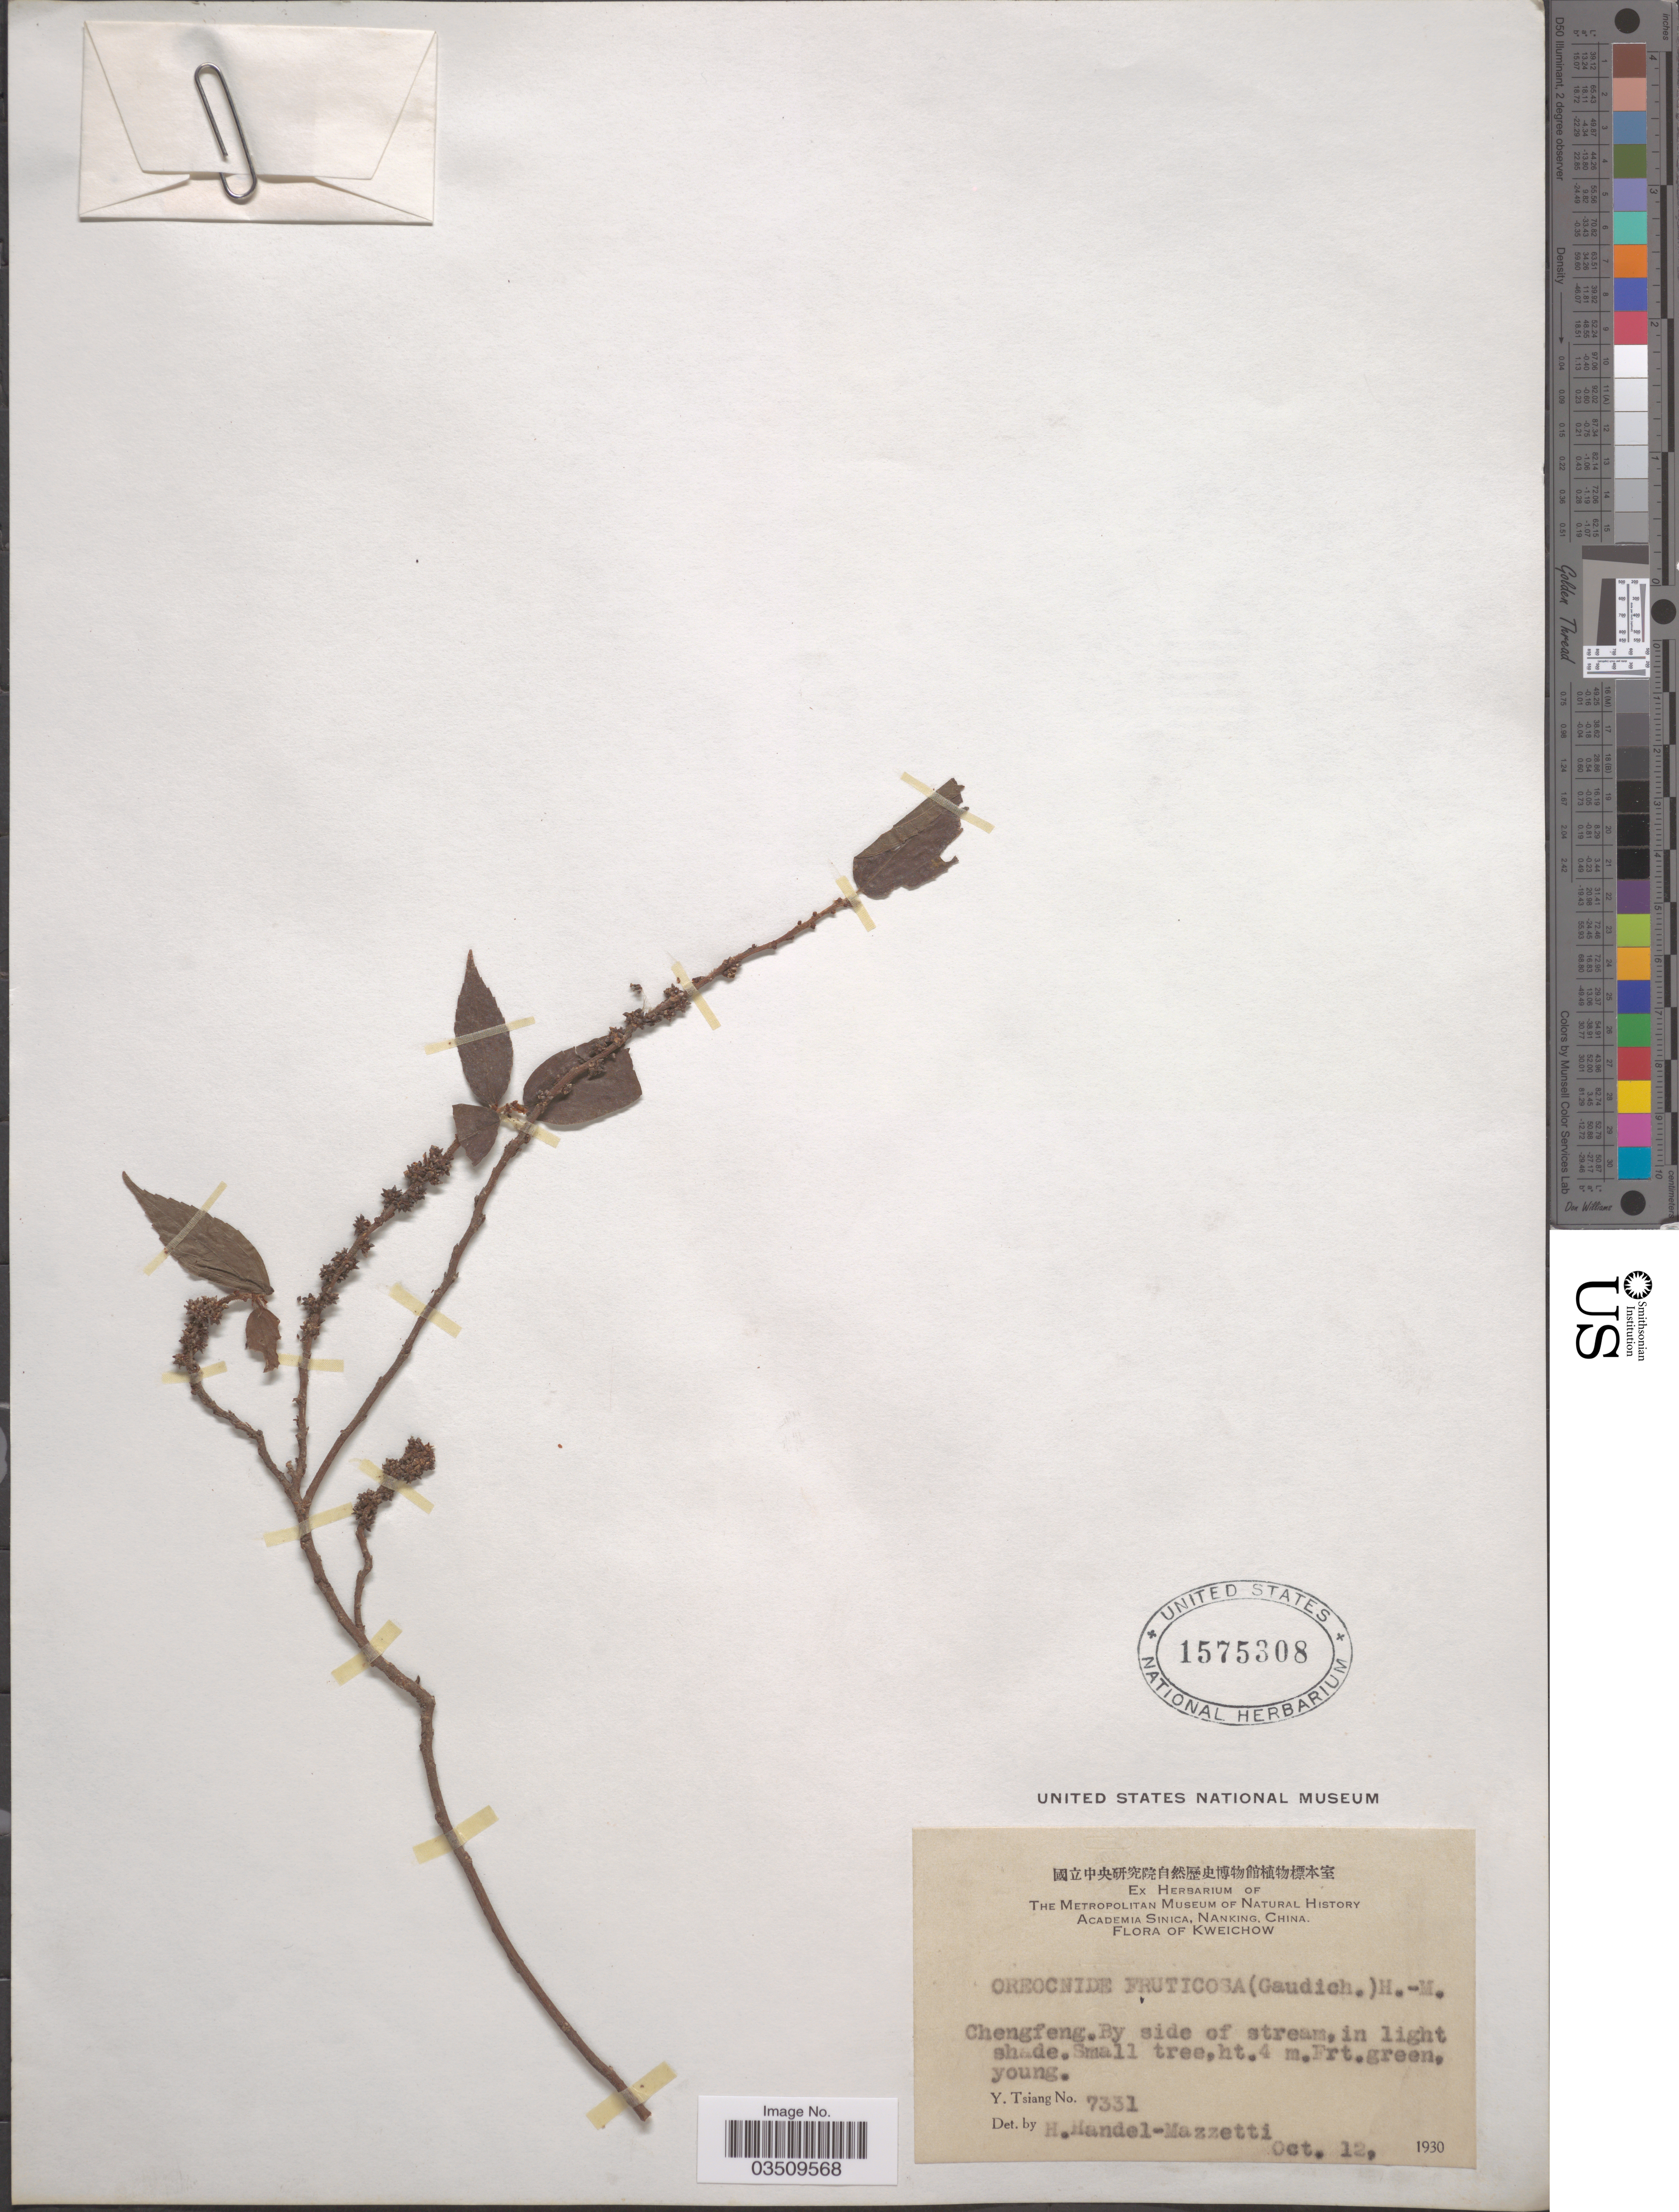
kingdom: Plantae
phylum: Tracheophyta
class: Magnoliopsida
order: Rosales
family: Urticaceae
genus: Oreocnide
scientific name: Oreocnide frutescens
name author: (Thunb.) Miq.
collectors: Y. Tsiang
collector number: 7331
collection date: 1930-10-12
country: China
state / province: Guizhou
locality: Kweichow. Chengfeng. By side of stream.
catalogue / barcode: US 1575308